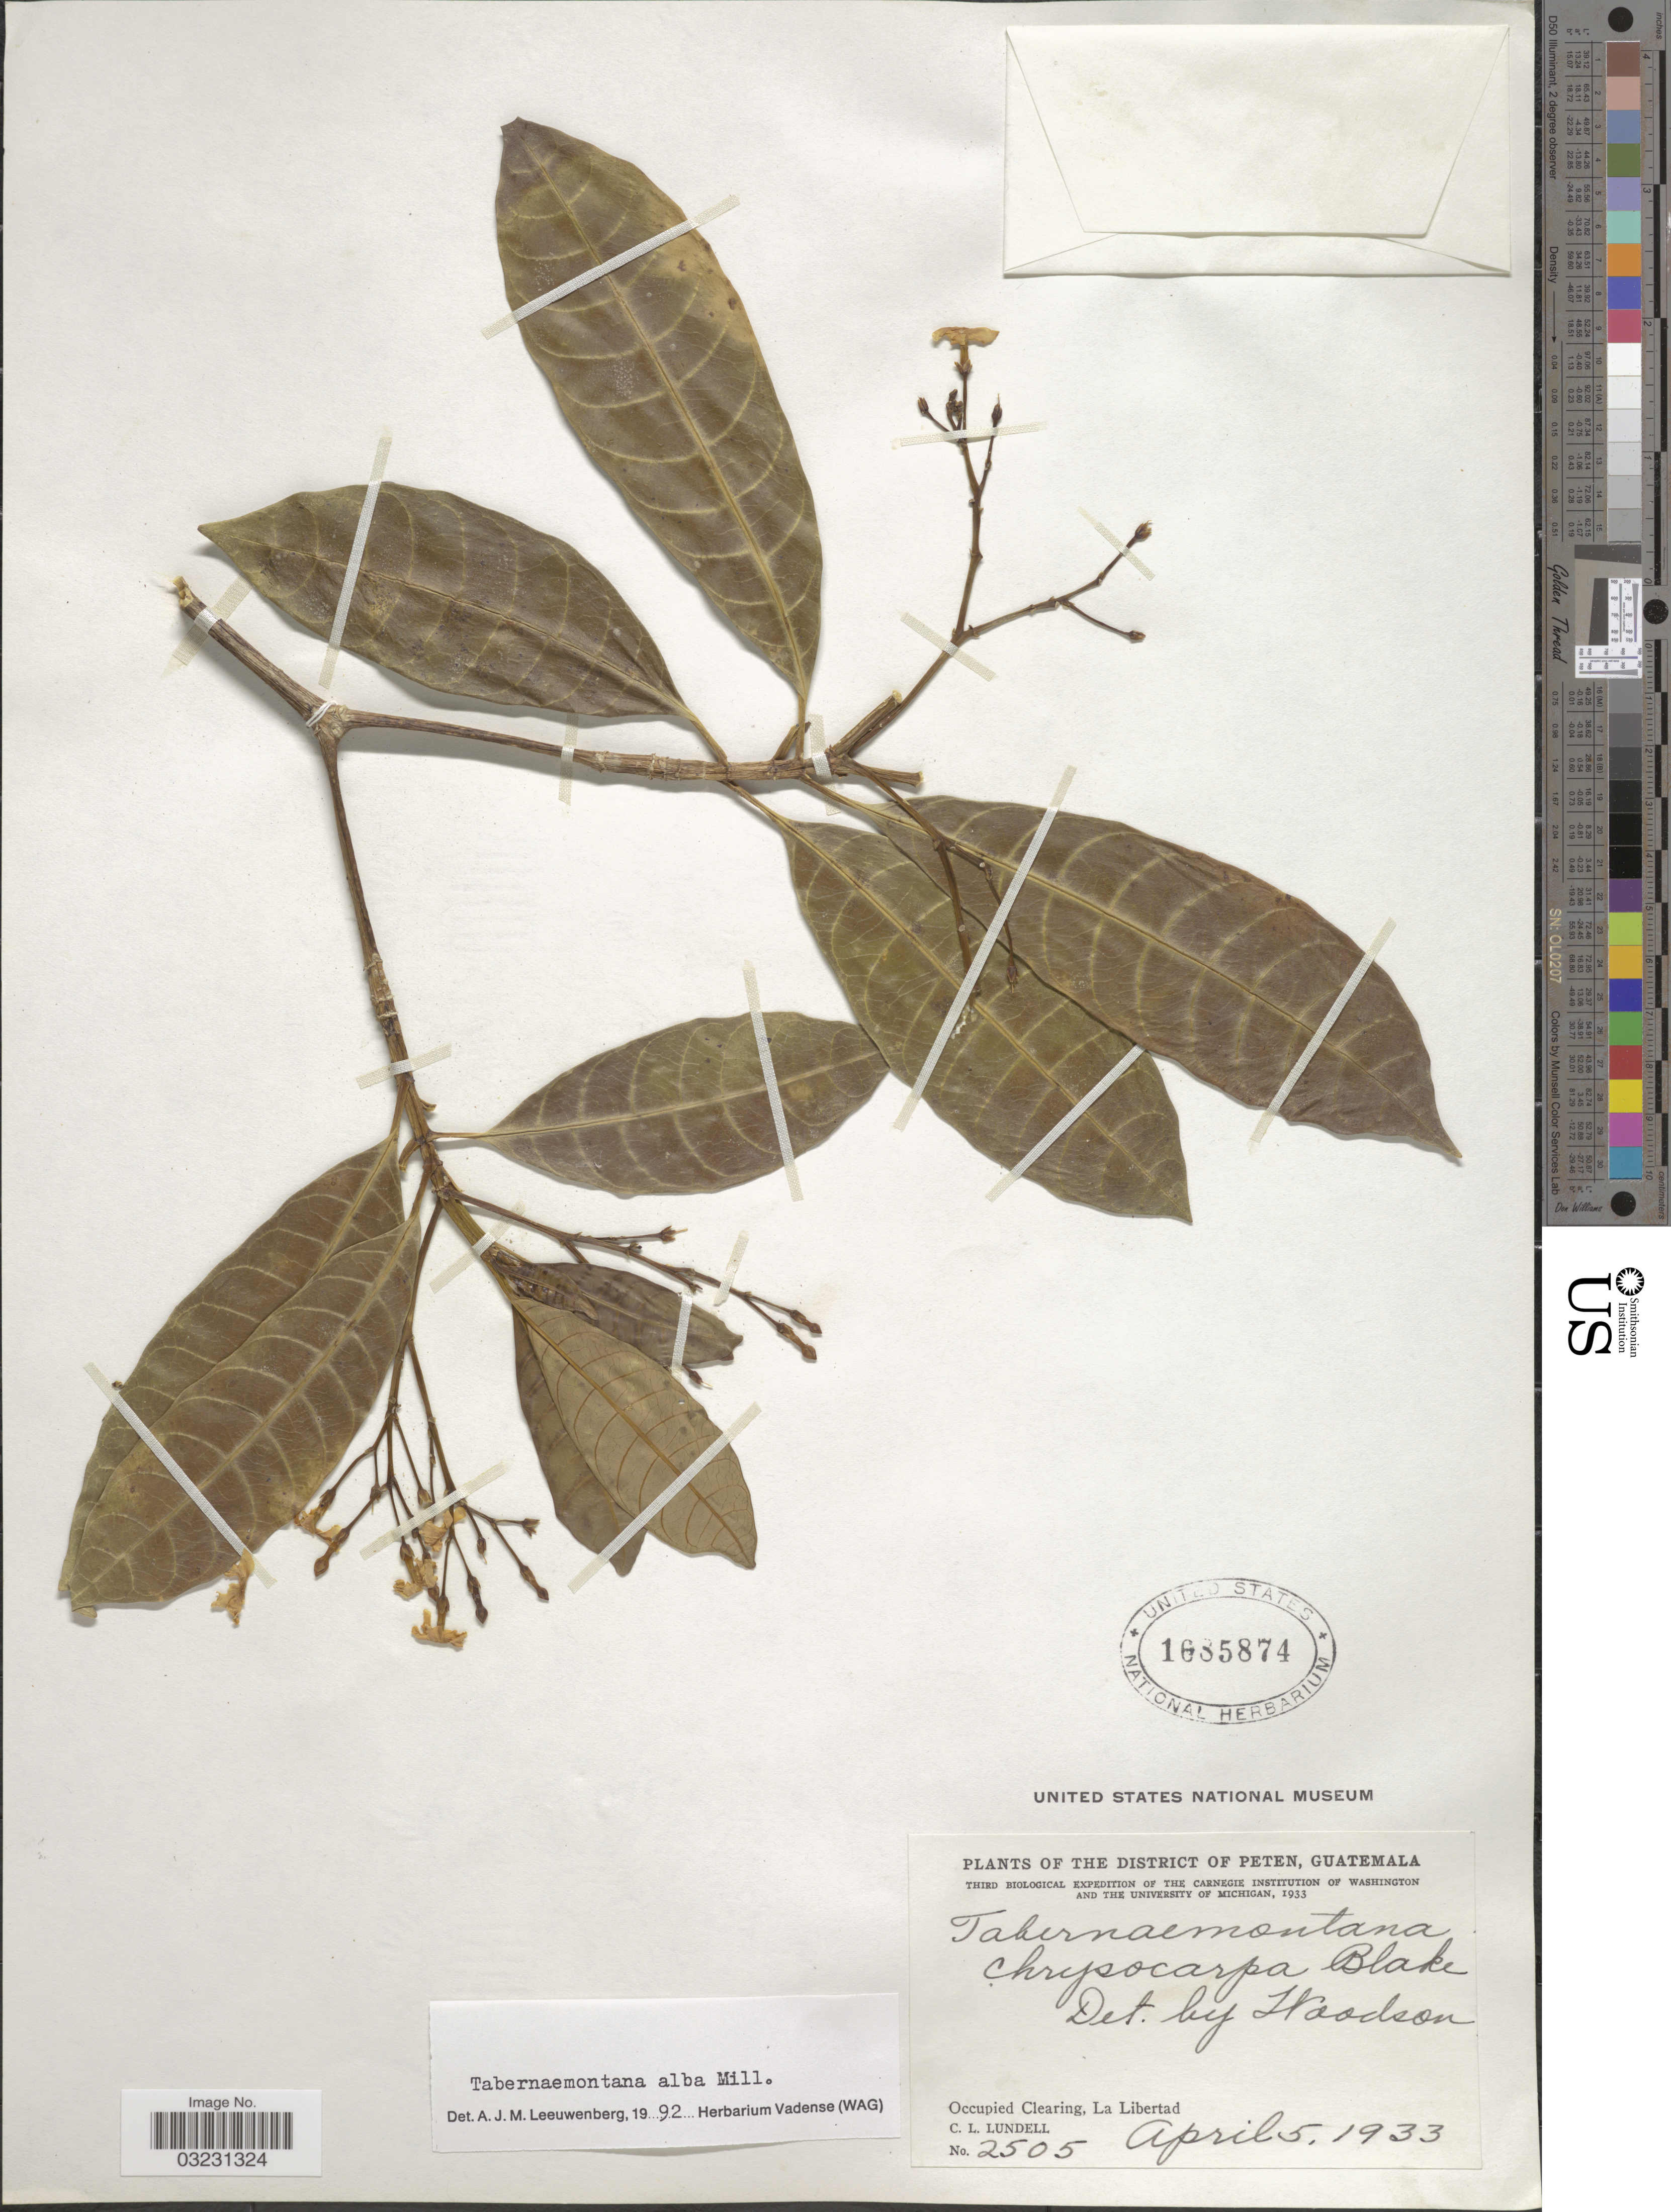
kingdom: Plantae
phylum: Tracheophyta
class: Magnoliopsida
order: Gentianales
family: Apocynaceae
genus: Tabernaemontana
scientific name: Tabernaemontana alba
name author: Mill.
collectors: C. L. Lundell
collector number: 2505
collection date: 1933-04-05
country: Guatemala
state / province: El Petén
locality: The District of Peten, Occupied Clearing, La Libertad.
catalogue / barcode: US 1685874